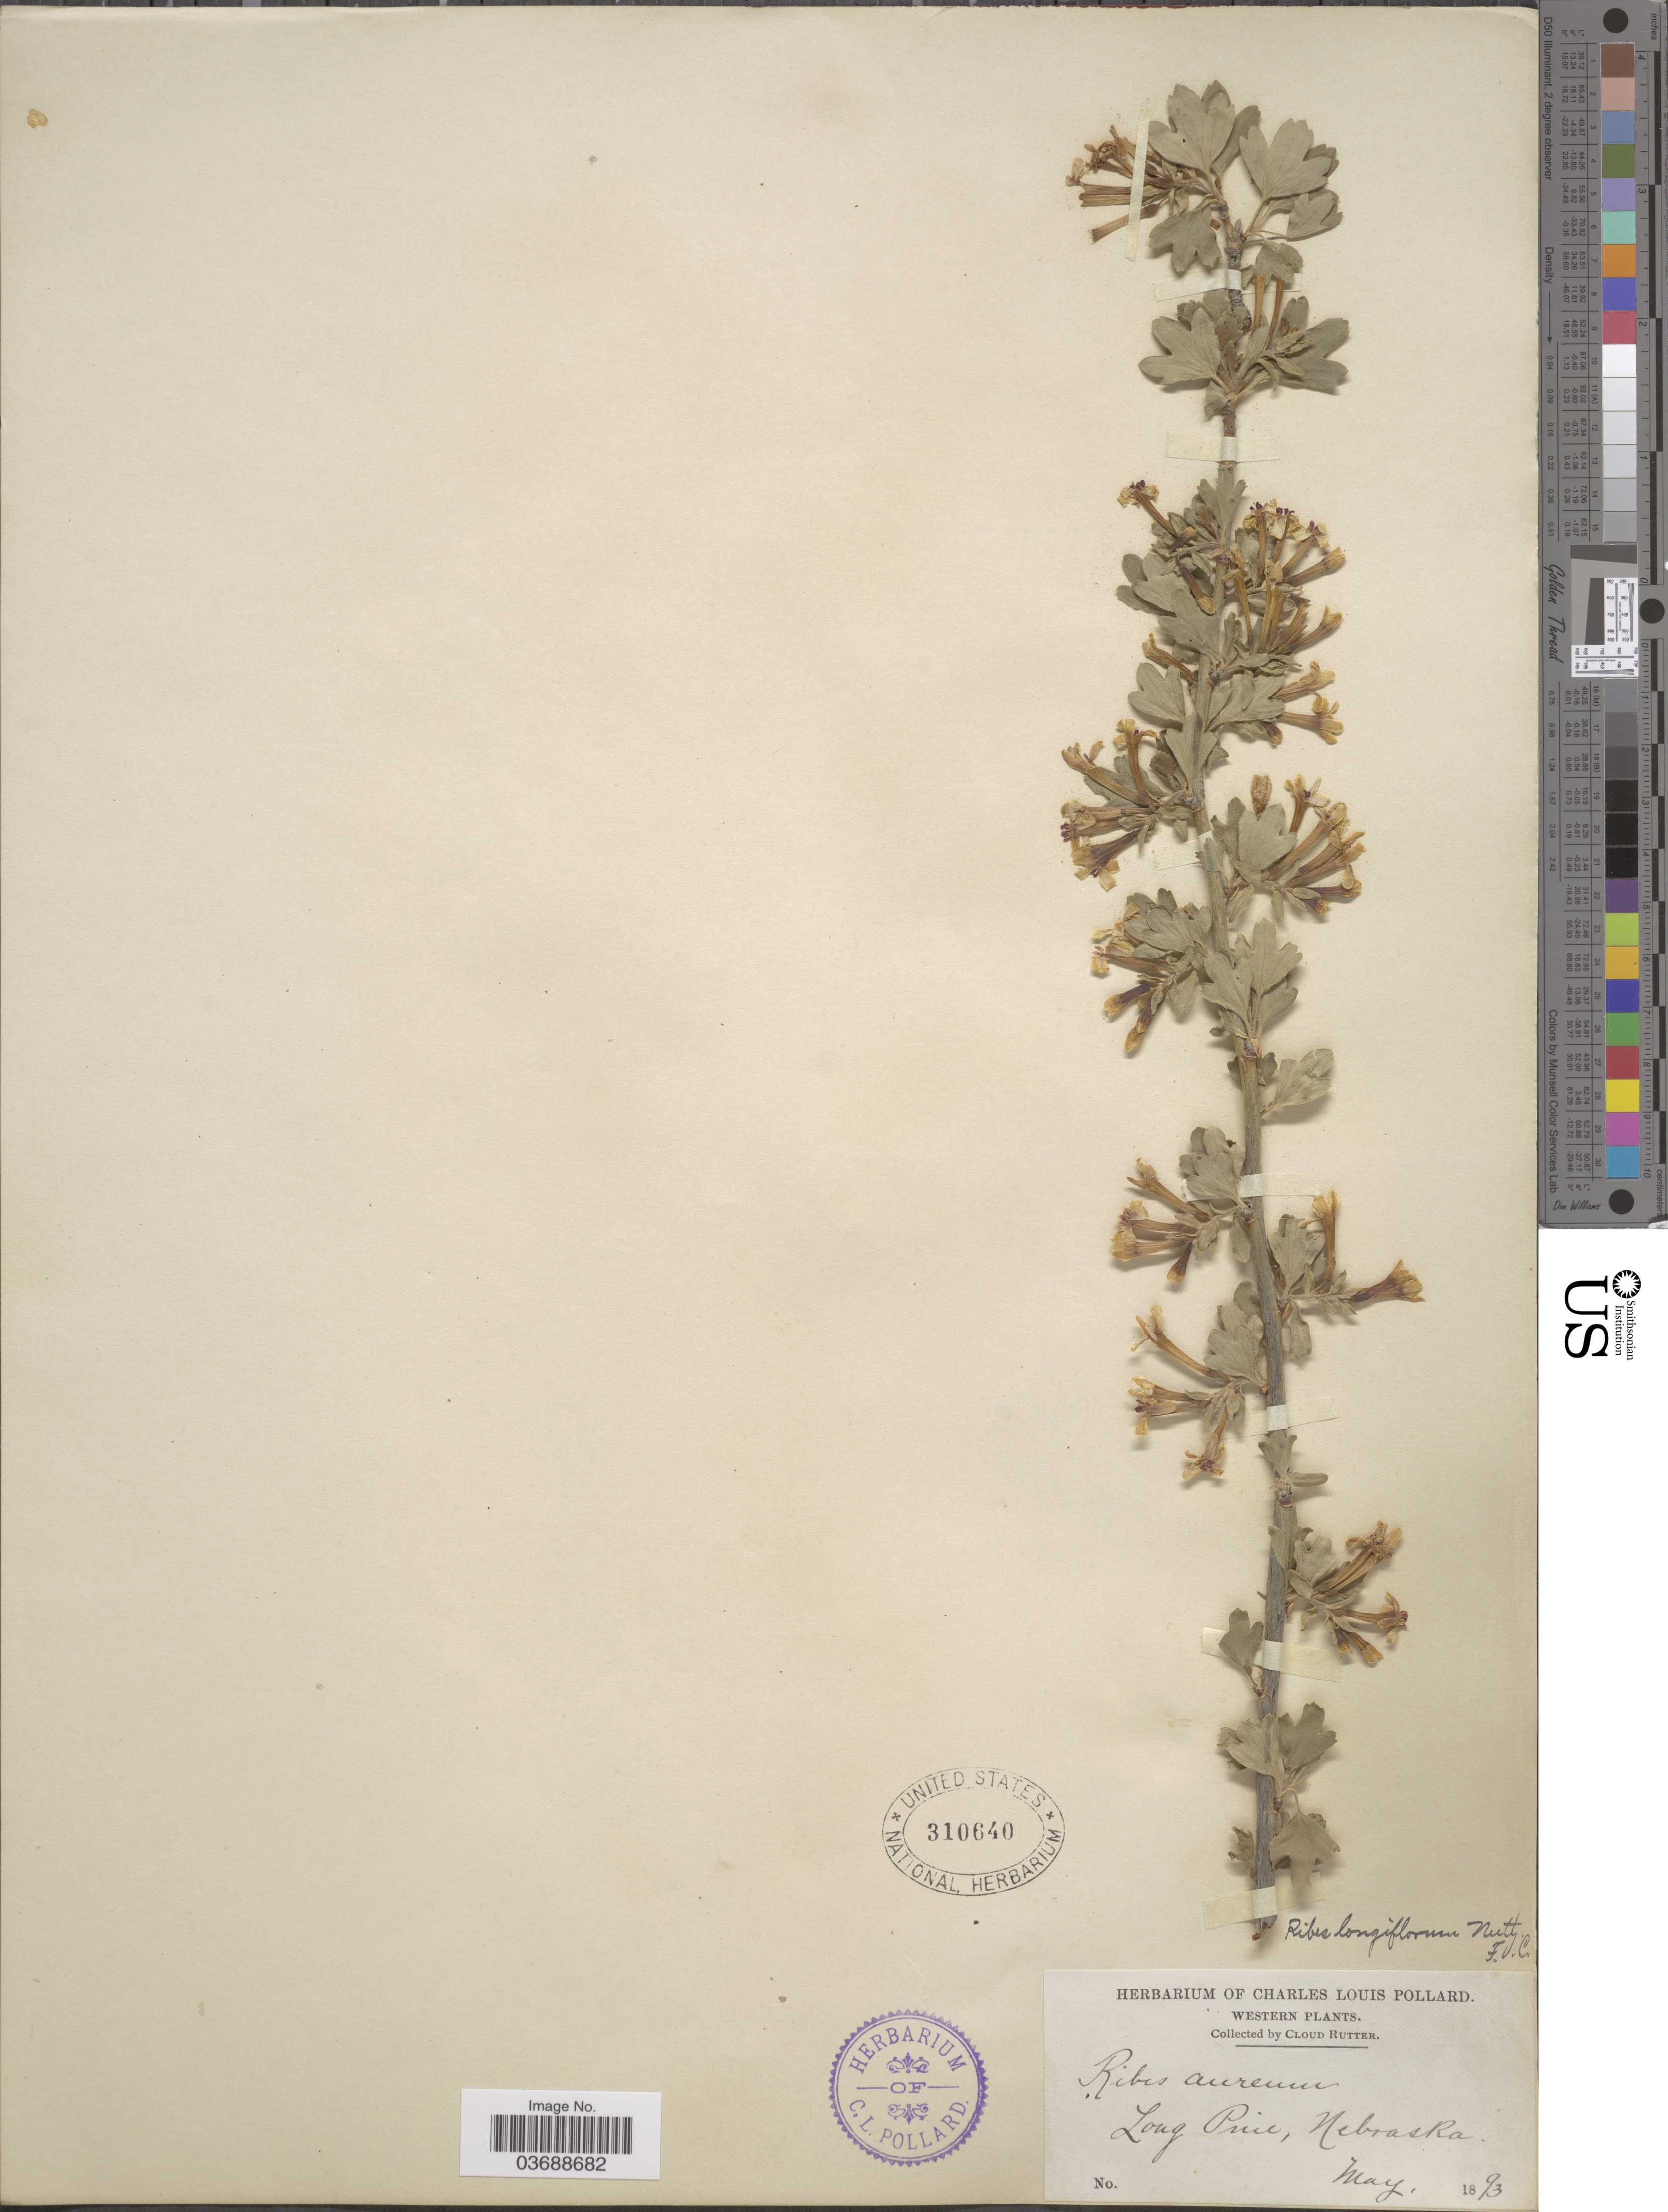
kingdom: Plantae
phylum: Tracheophyta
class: Magnoliopsida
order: Saxifragales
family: Grossulariaceae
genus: Ribes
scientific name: Ribes odoratum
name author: H.L. Wendl.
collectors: C. Rutter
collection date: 1893-05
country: United States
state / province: Nebraska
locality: Western. Long Pine.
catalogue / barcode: US 310640